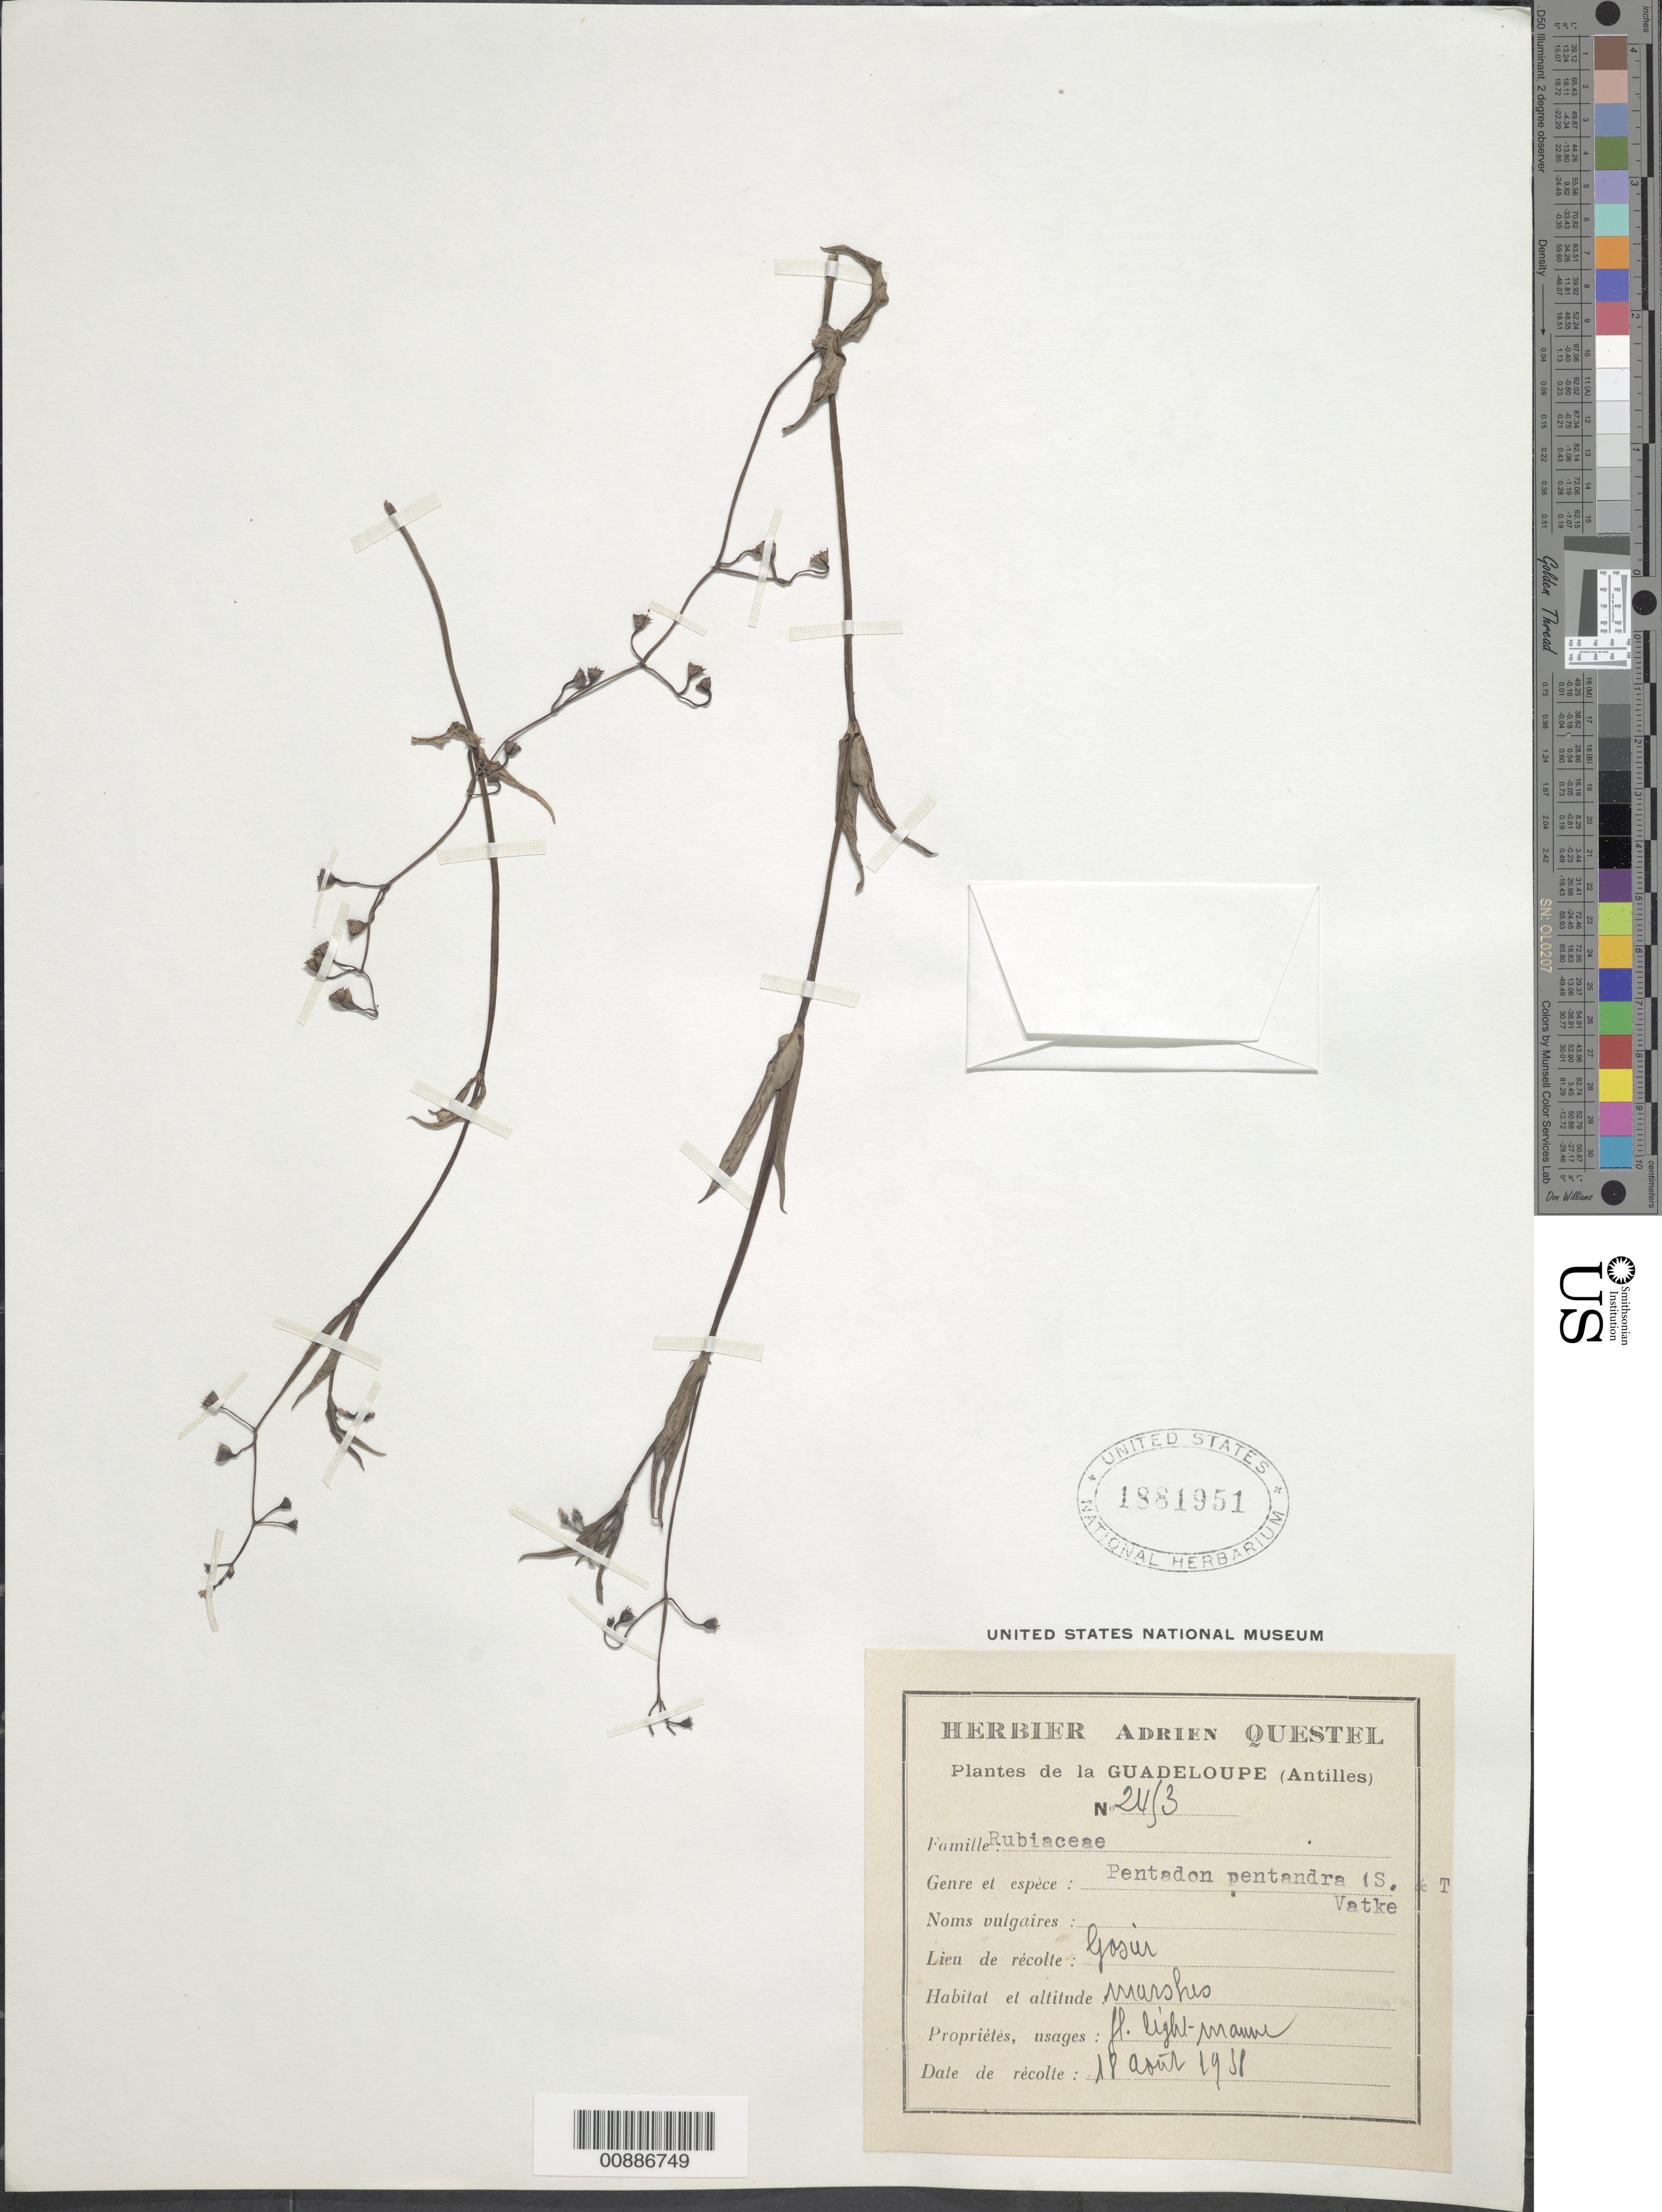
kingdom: Plantae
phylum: Tracheophyta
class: Magnoliopsida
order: Gentianales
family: Rubiaceae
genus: Pentodon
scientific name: Pentodon pentandrus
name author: (Schumach. & Thonn.) Vatke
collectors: A. Questel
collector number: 2483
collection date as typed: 18 Aug 1938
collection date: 1938-08-18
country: Guadeloupe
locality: Gosùr (sp?- or Gosèr)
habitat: Marshes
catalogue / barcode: US 1881951